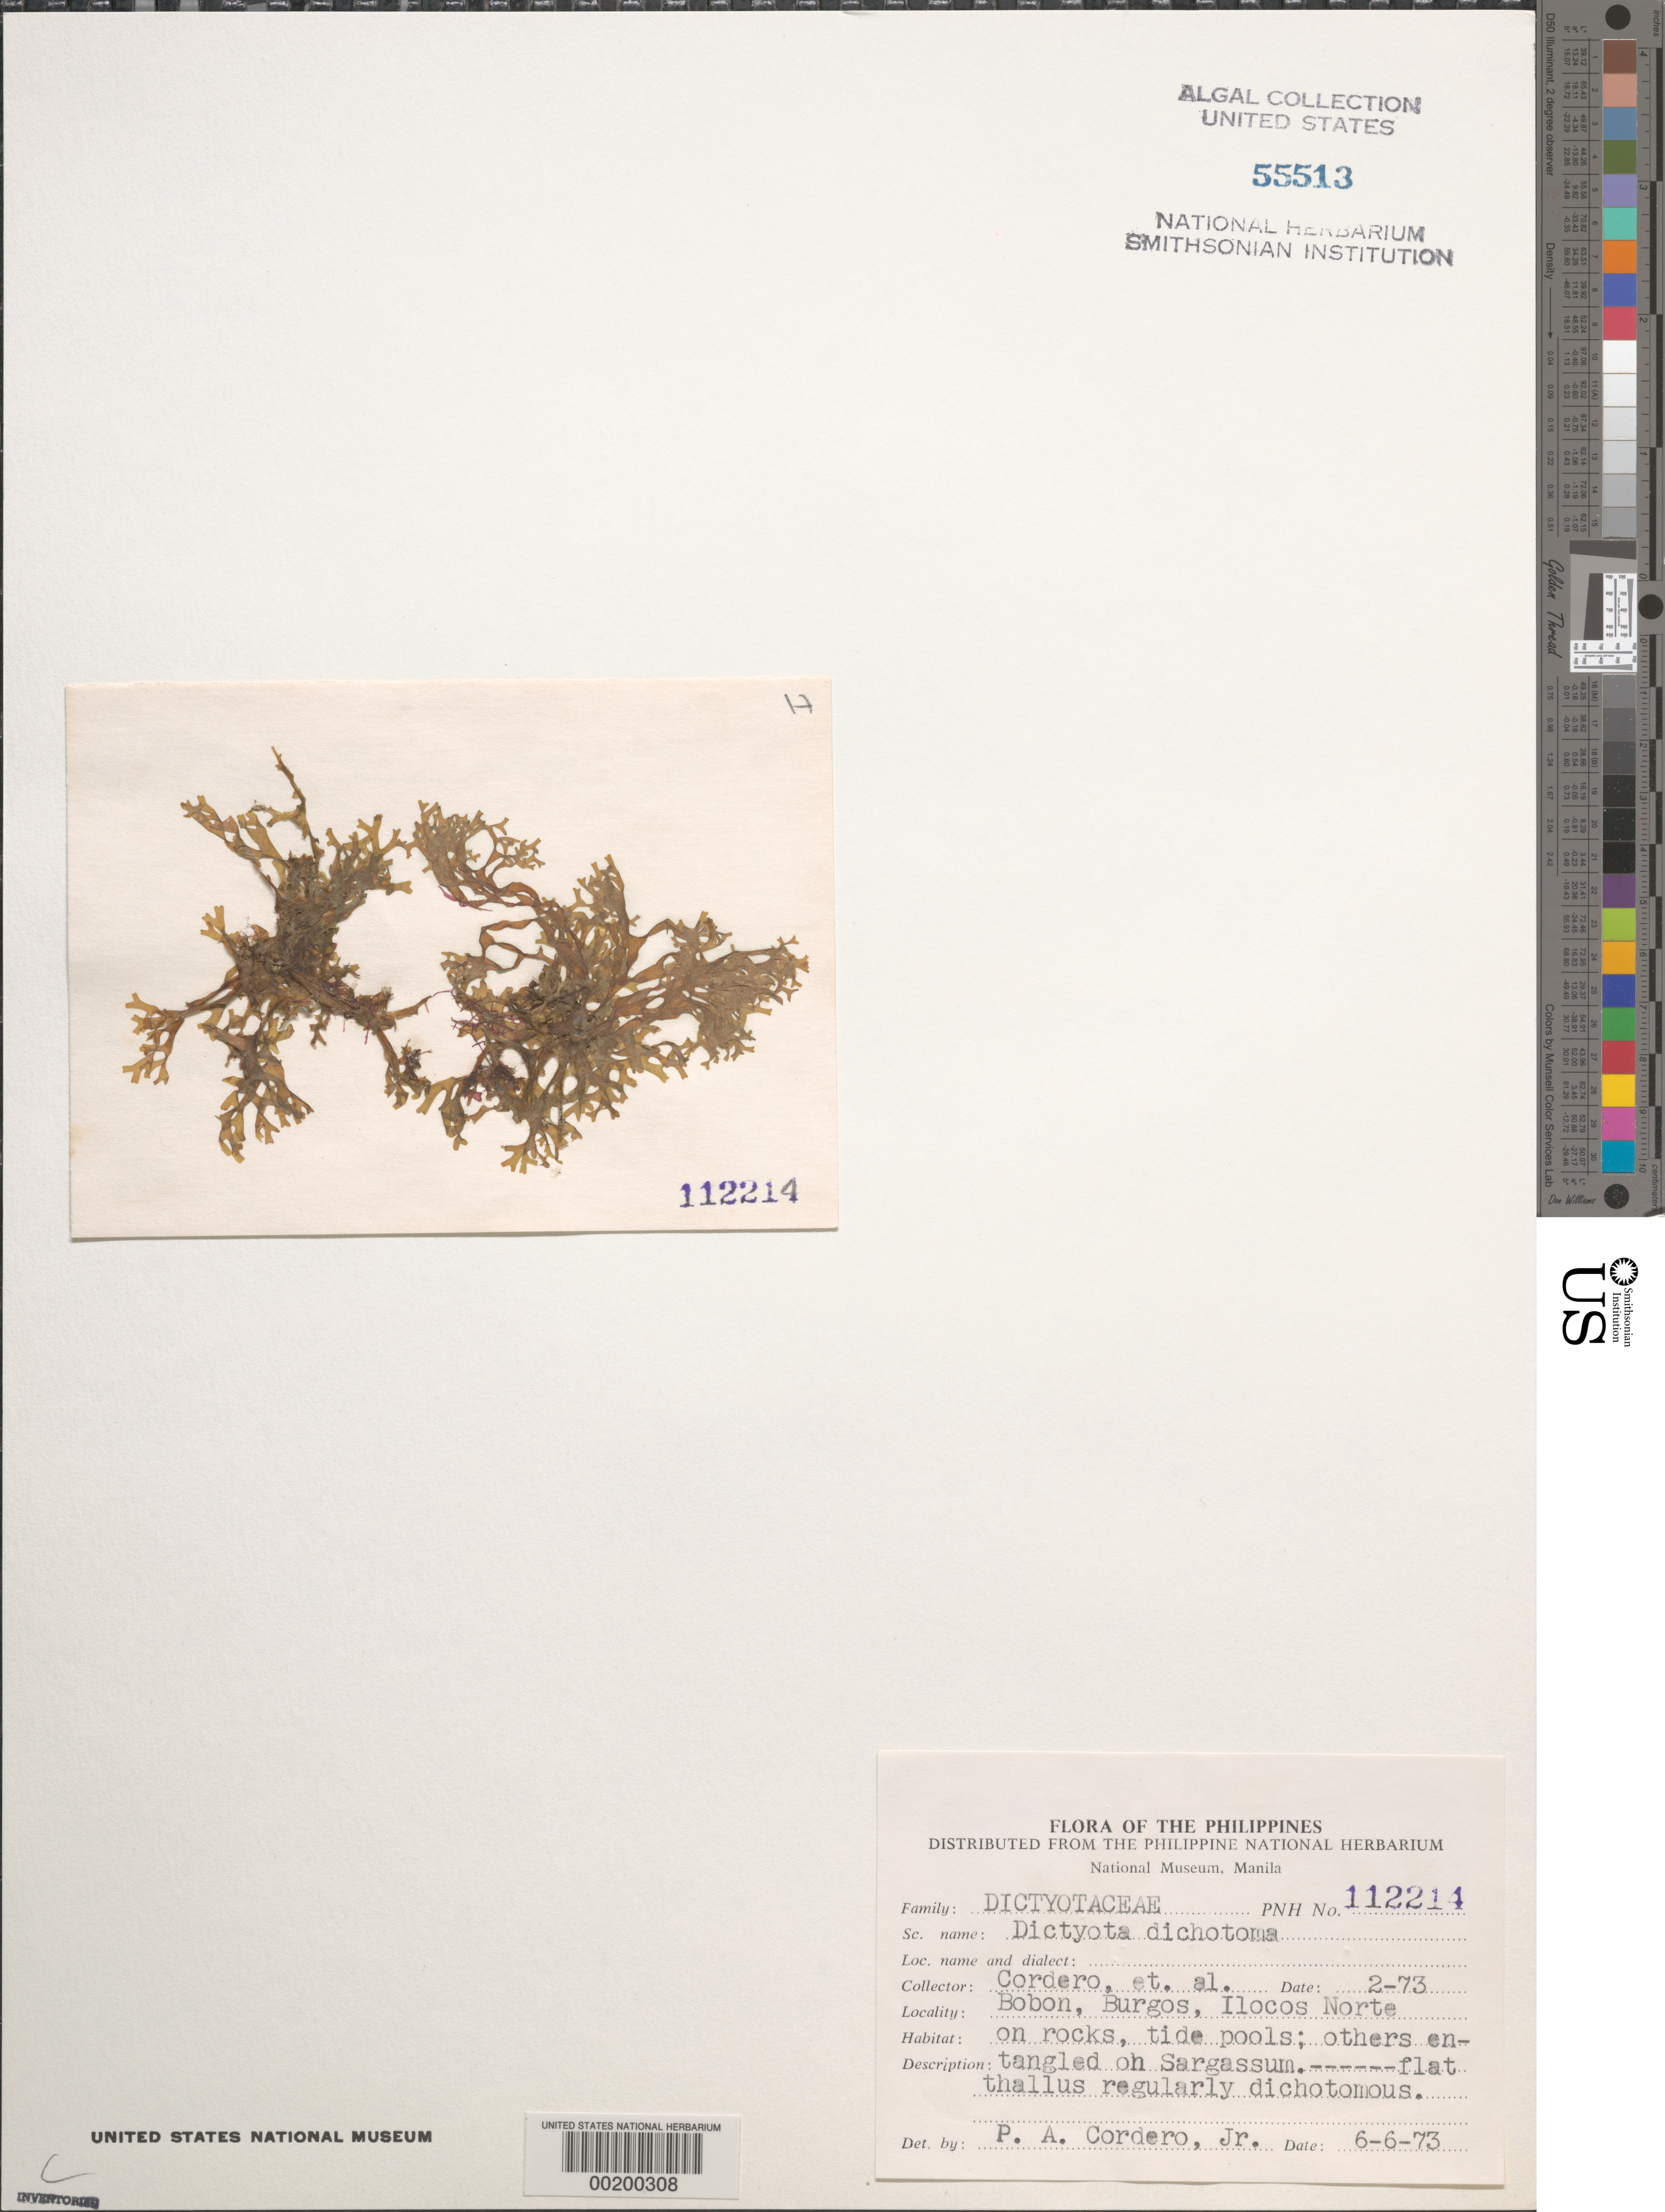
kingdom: Chromista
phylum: Ochrophyta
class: Phaeophyceae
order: Dictyotales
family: Dictyotaceae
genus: Dictyota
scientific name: Dictyota dichotoma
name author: (Huds.) J.V.Lamouroux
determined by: Cordero, P. A., Jr.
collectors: P. A. Cordero et al.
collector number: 112214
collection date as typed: Feb 1973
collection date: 1973-02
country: Philippines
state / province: Ilocos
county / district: Ilocos Norte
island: Luzon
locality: Bobon, Burgos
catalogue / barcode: US 55513